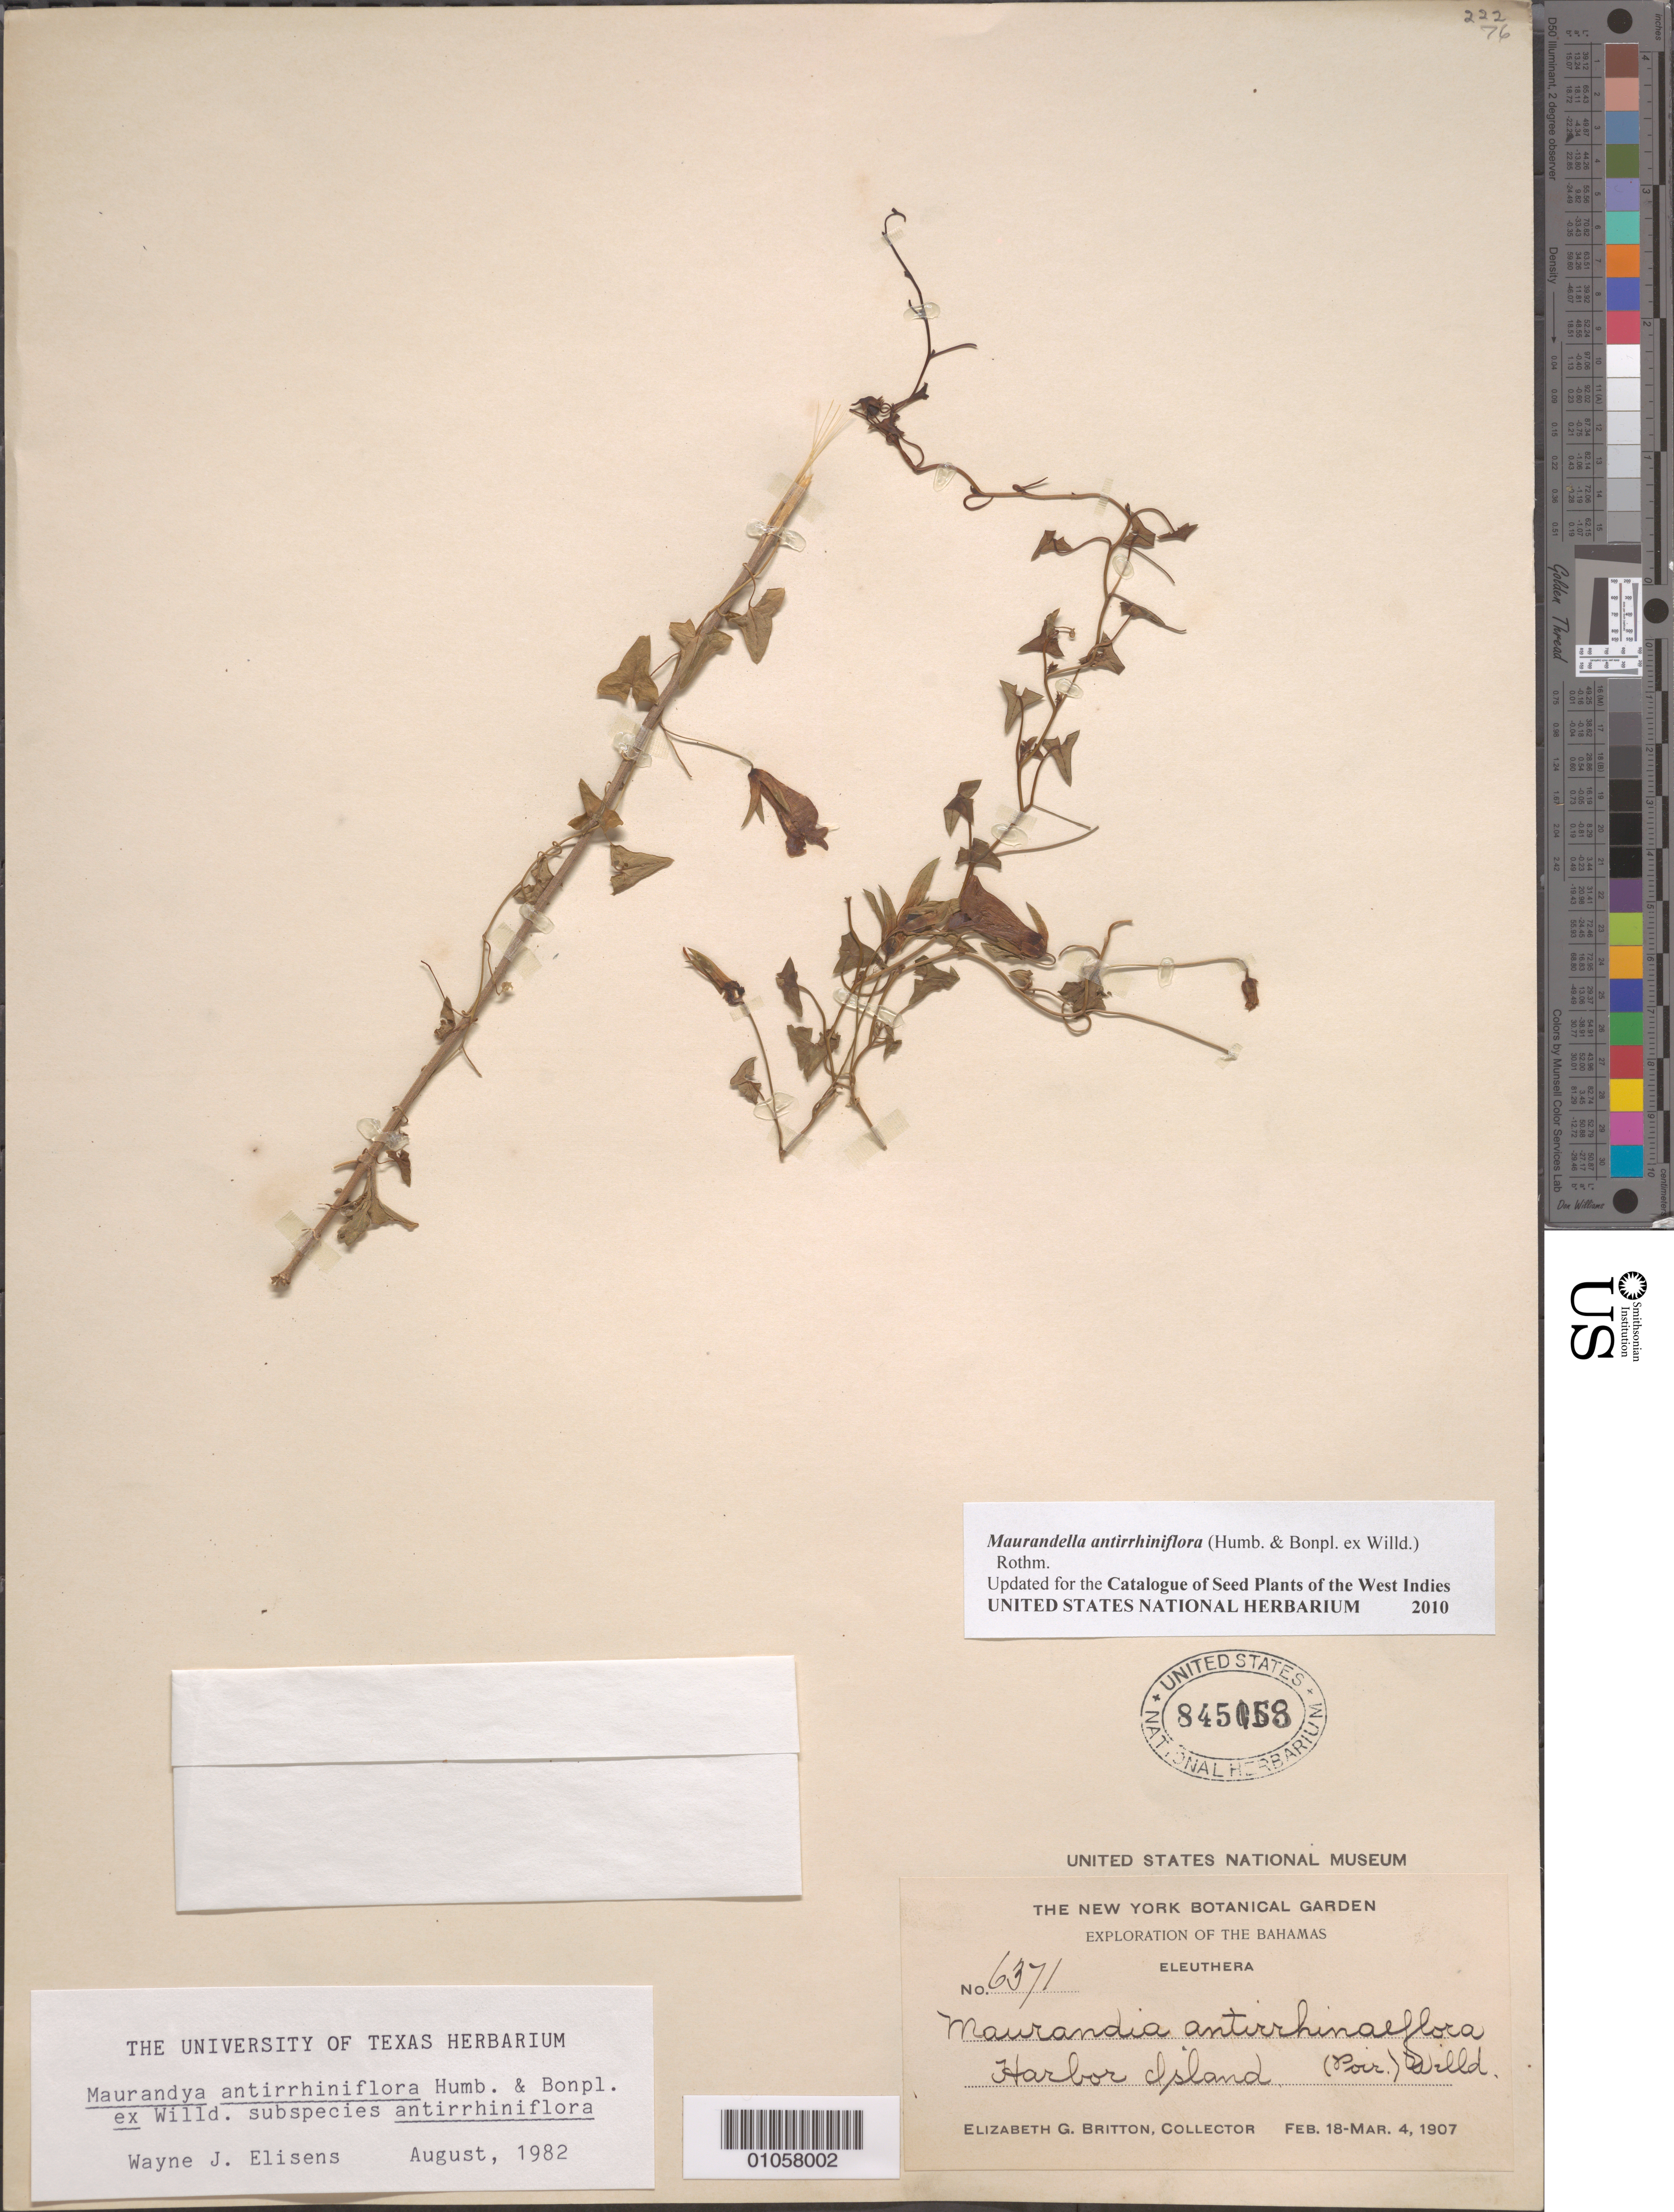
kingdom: Plantae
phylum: Tracheophyta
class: Magnoliopsida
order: Lamiales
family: Plantaginaceae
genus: Maurandella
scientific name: Maurandella antirrhiniflora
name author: (Humb. & Bonpl. ex Willd.) Rothm.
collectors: E. G. Britton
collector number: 6371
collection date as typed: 18 Feb 1907 to 04 Mar 1907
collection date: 1907-02-18/1907-03-04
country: Bahamas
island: Eleuthera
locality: Harbor Island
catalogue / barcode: US 845158